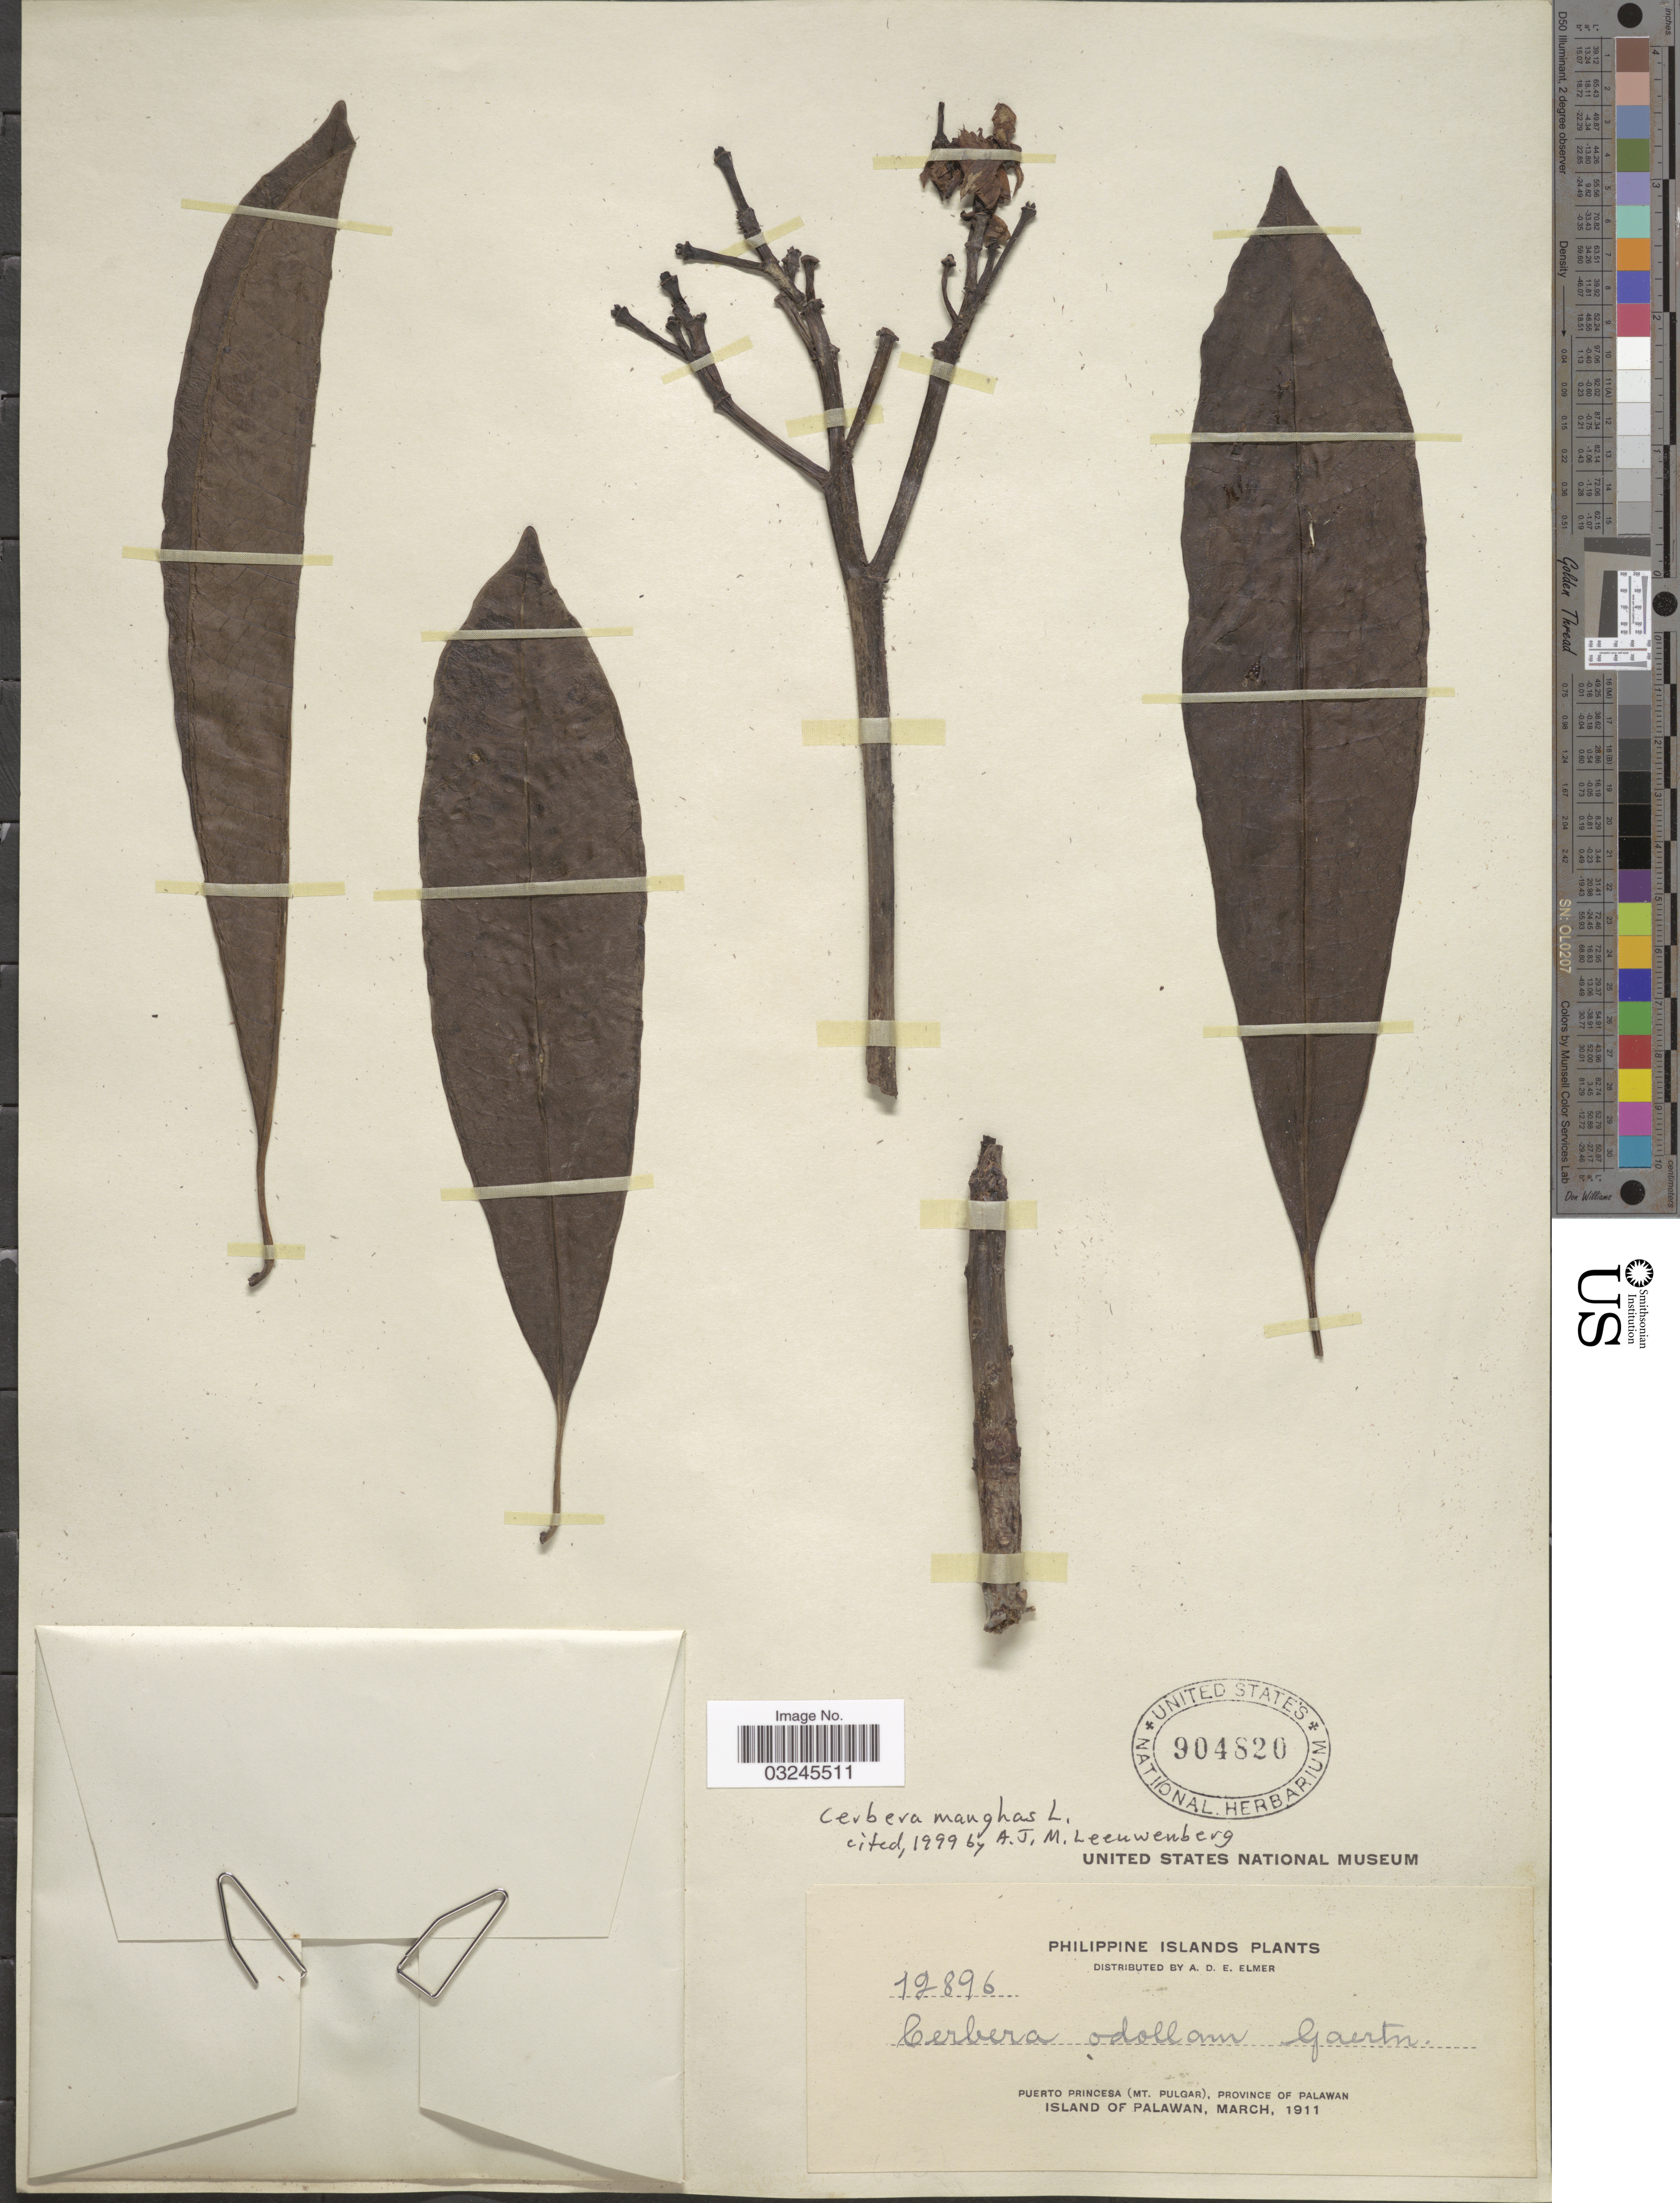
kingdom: Plantae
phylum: Tracheophyta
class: Magnoliopsida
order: Gentianales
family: Apocynaceae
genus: Cerbera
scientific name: Cerbera manghas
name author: L.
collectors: A. D. E. Elmer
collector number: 12896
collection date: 1911-03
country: Philippines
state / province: Mimaropa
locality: Puerto Princesa (Mt. Pulgar), Province of Palawan. Island of Palawan.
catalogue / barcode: US 904820